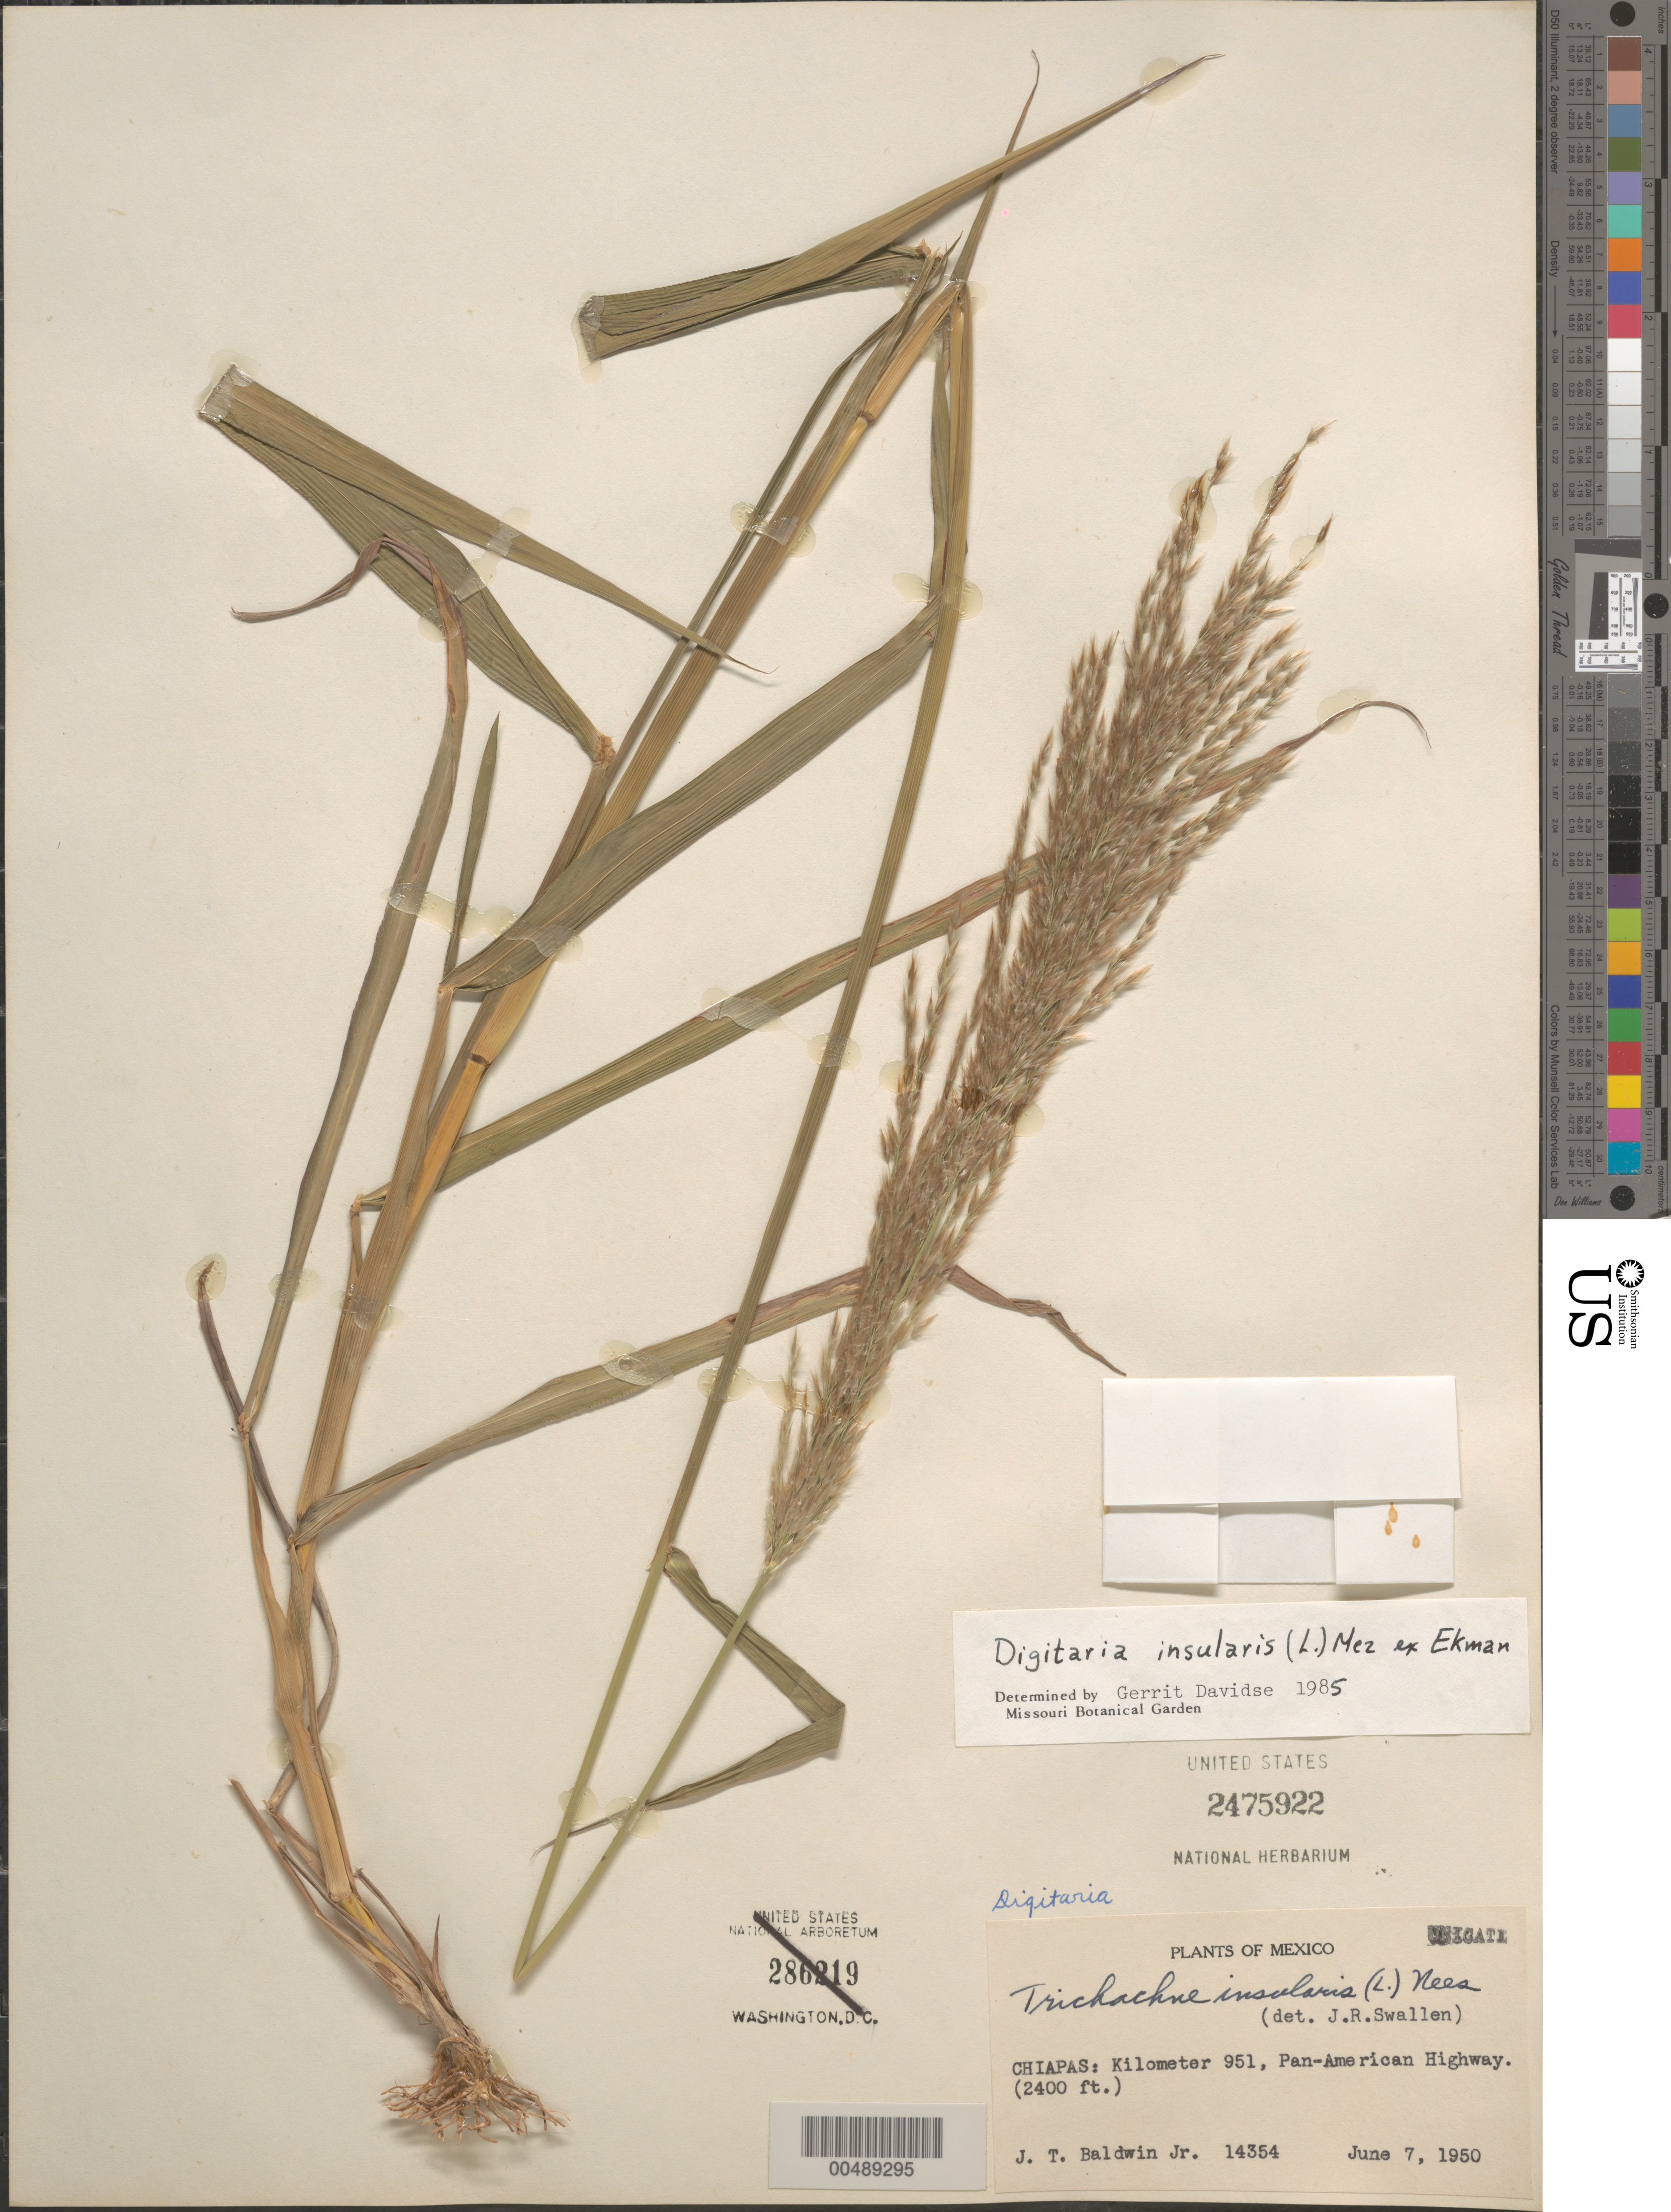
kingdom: Plantae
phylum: Tracheophyta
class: Liliopsida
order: Poales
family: Poaceae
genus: Digitaria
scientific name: Digitaria insularis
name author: (L.) Fedde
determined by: Davidse, Gerrit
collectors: J. T. Baldwin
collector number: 14354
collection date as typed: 7 Jun 1950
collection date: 1950-06-07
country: Mexico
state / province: Chiapas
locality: Kilometer 951, Pan-American Hwy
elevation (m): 732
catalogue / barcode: US 2475922